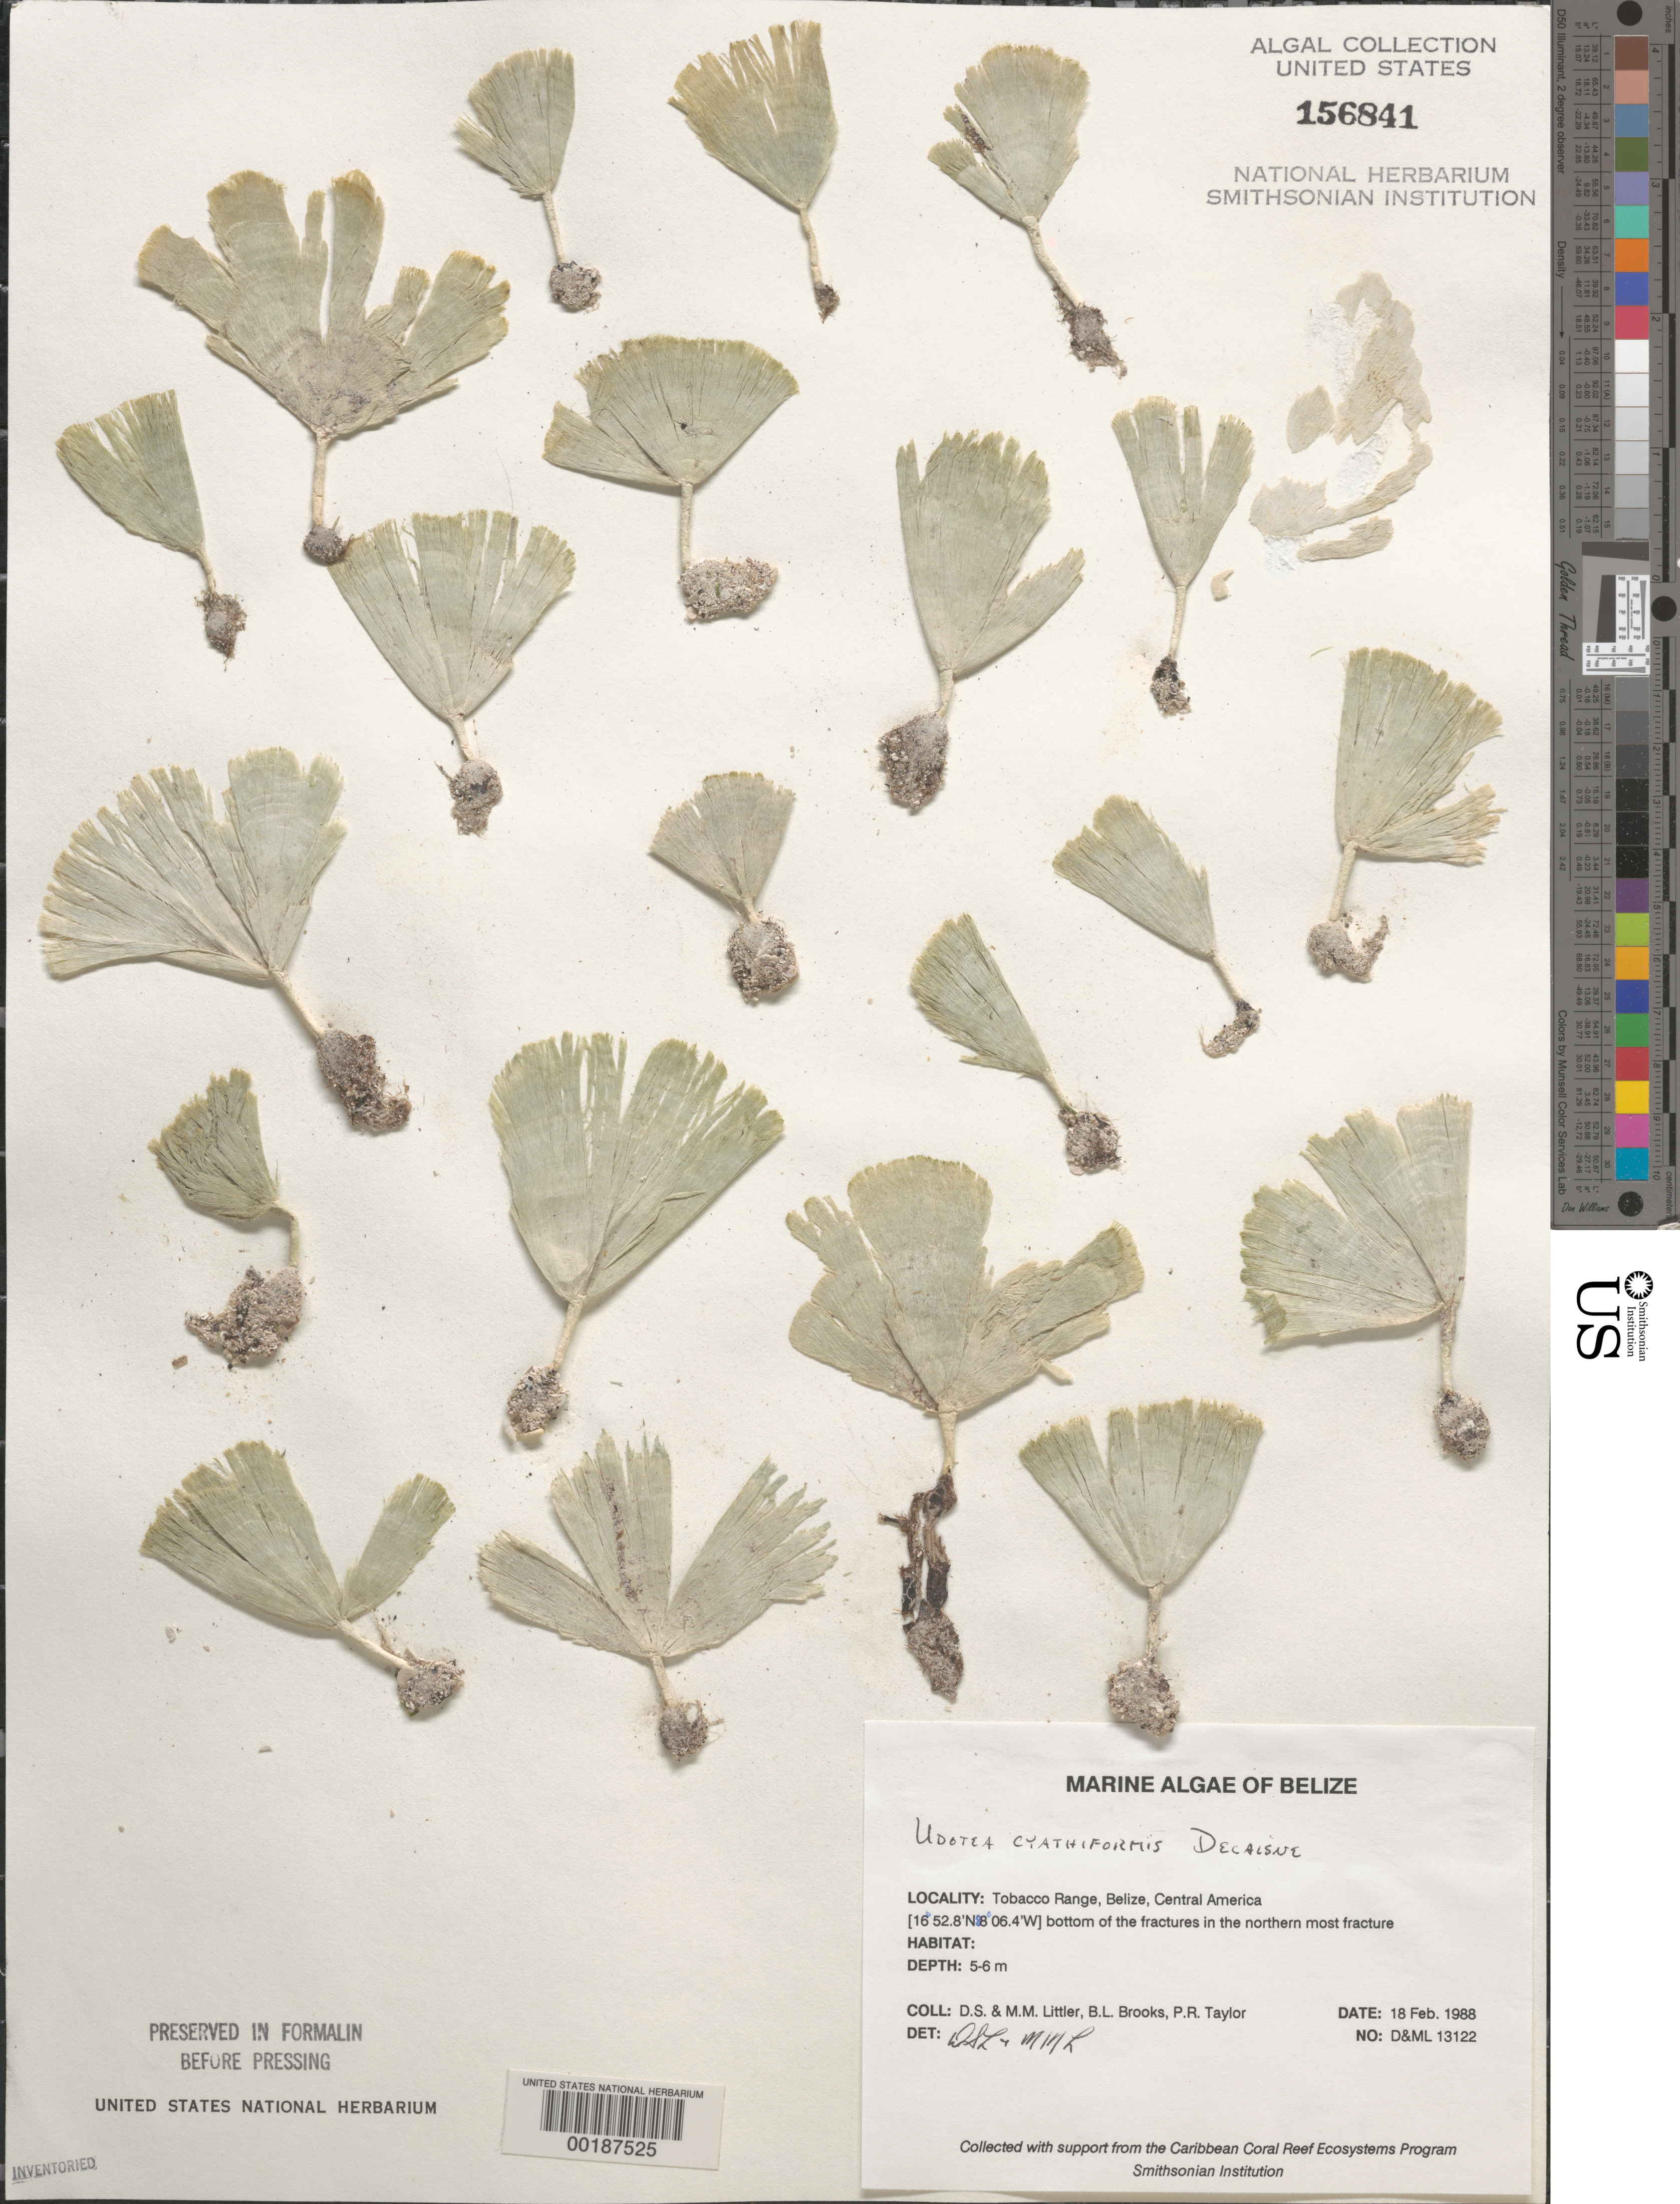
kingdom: Plantae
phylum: Chlorophyta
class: Ulvophyceae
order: Bryopsidales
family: Udoteaceae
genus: Udotea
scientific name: Udotea cyathiformis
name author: Decne.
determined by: Littler, D. S.; Littler, M. M.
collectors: D. S. Littler, M. M. Littler, B. Brooks & P. R. Taylor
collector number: D&ML 13122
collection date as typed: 18 Feb 1988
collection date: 1988-02-18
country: Belize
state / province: Stann Creek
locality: Tobacco Range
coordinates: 16 52.8' N, 88 06.4' W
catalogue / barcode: US 156841